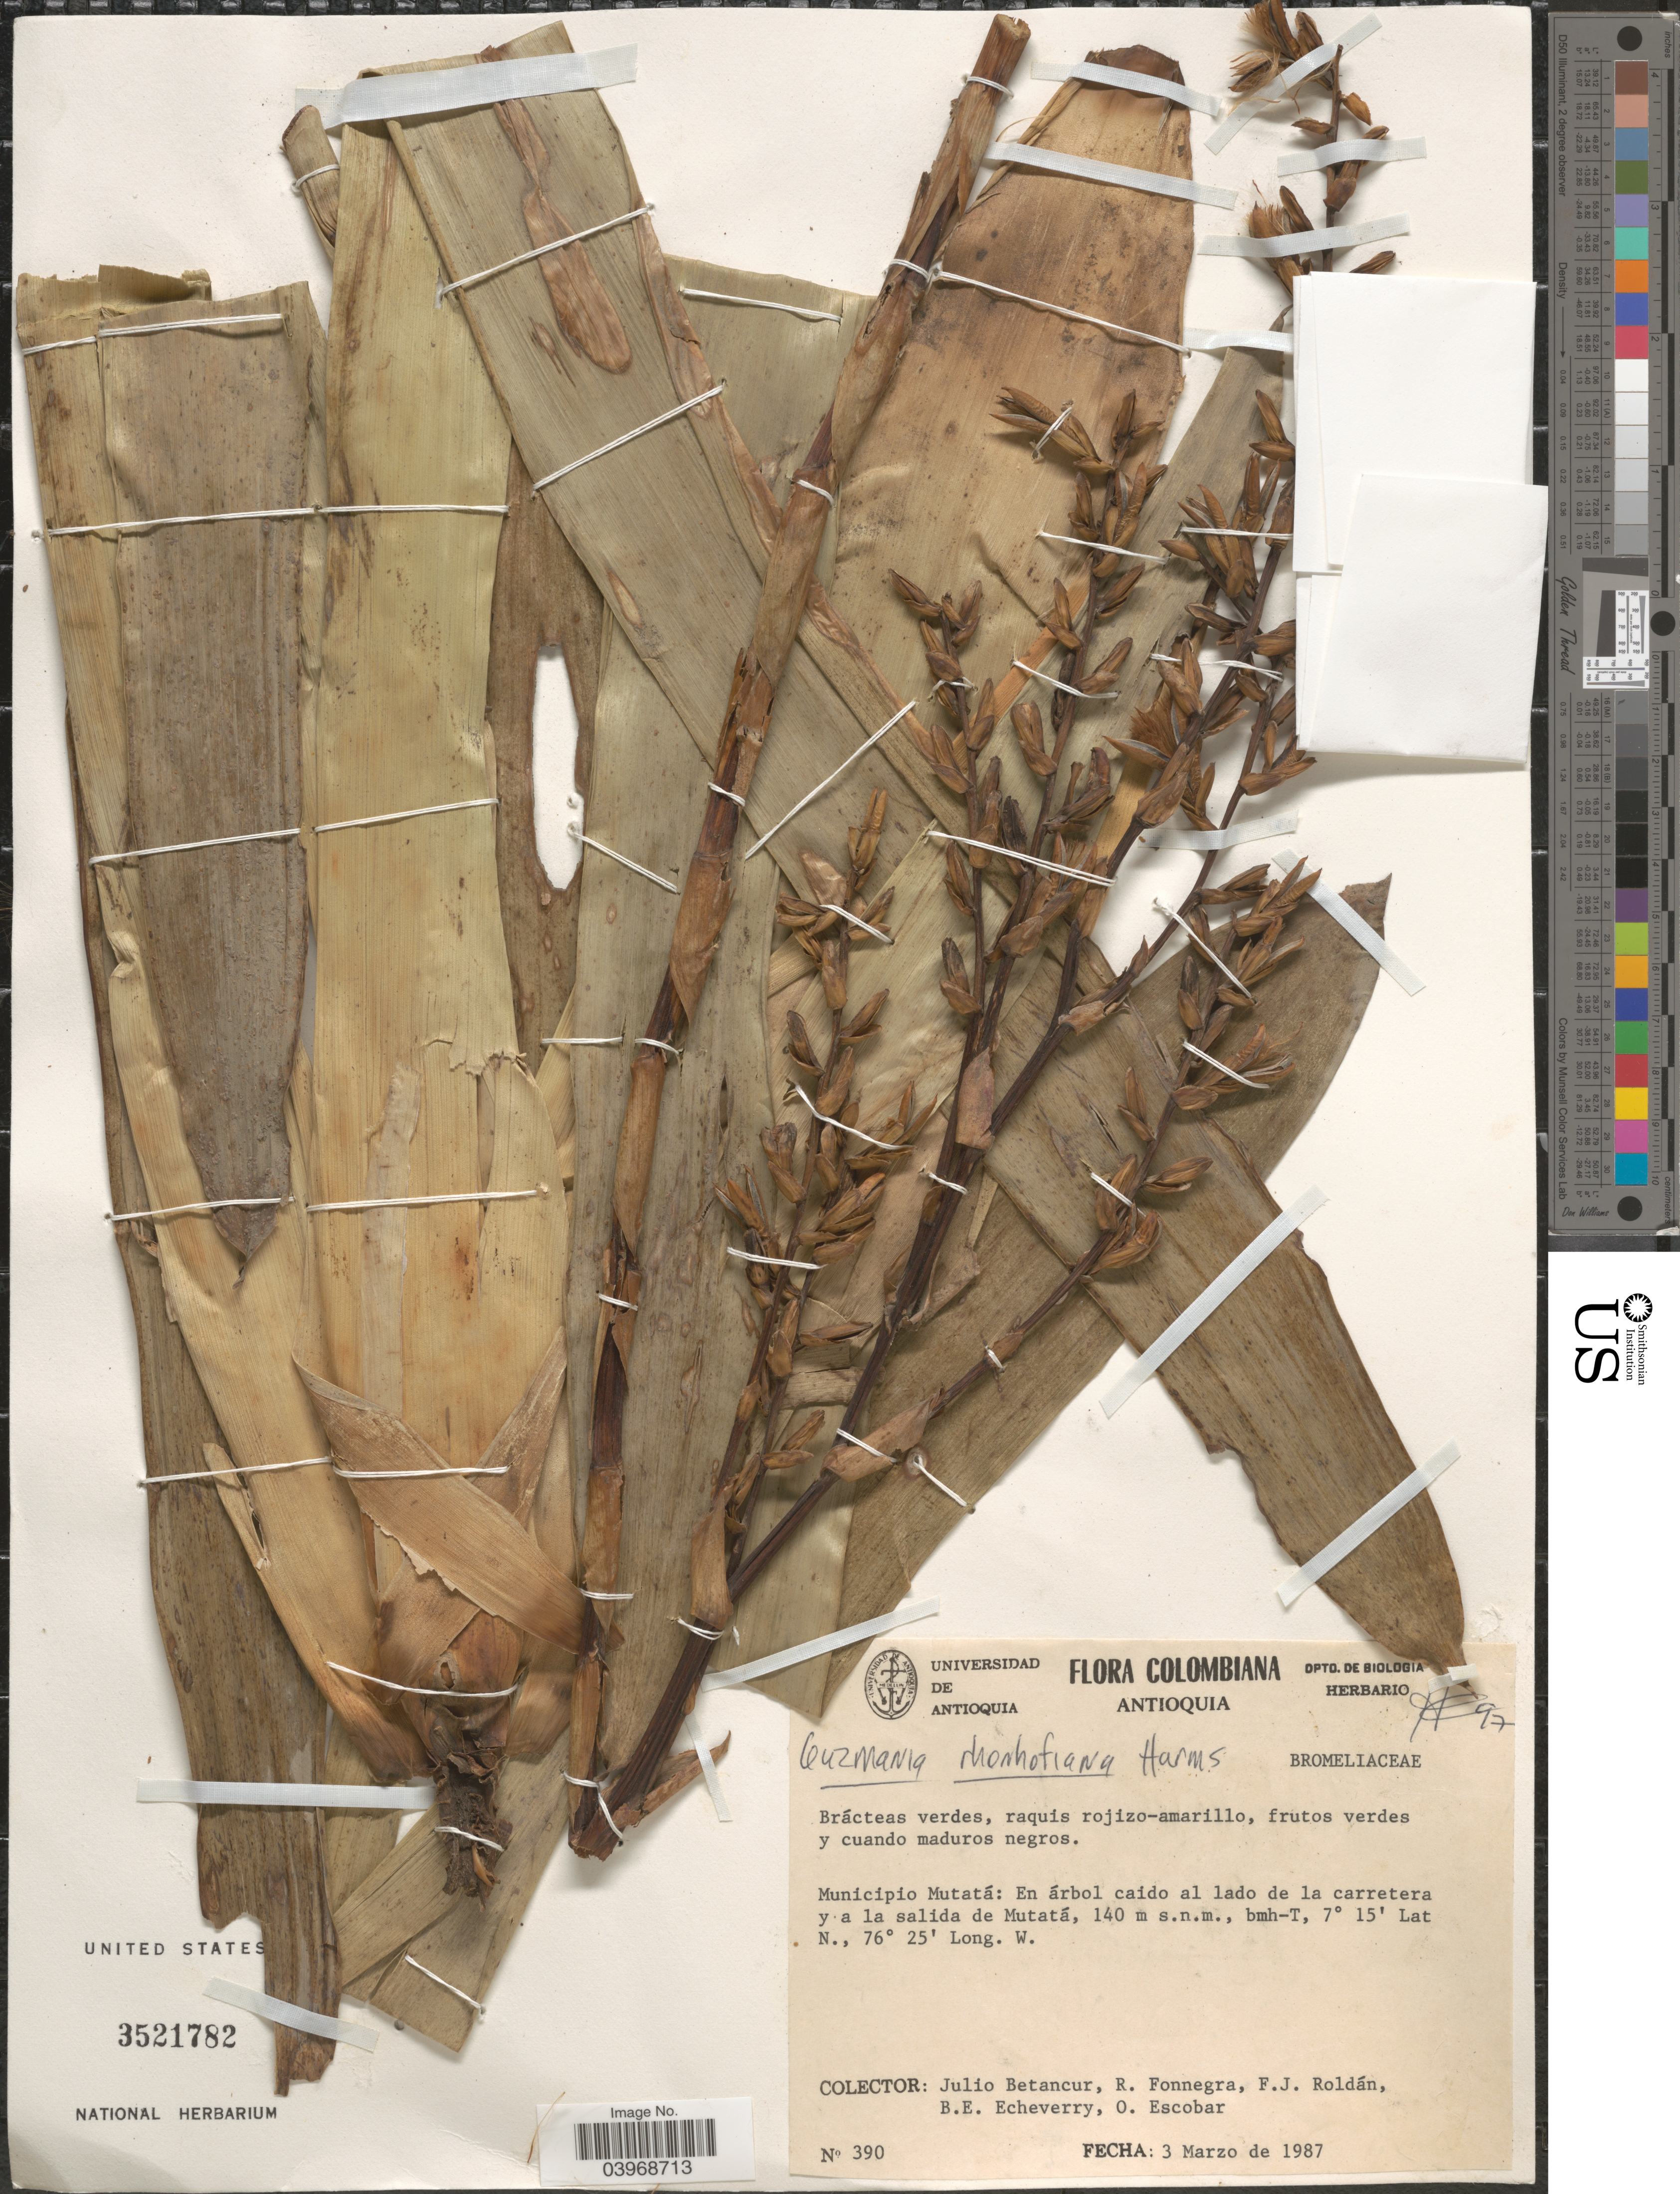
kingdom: Plantae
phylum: Tracheophyta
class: Liliopsida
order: Poales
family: Bromeliaceae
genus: Guzmania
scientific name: Guzmania rhonhofiana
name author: Harms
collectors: J. Betancur, R. Fonnegra, F. J. Roldán, B. Echeverry & O. Escobar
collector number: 390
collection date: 1987-03-03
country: Colombia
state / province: Antioquia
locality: Municipio Mutatá: en árbol caido al lado de la carretera y a la salida de Mutatá.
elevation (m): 140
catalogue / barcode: US 3521782